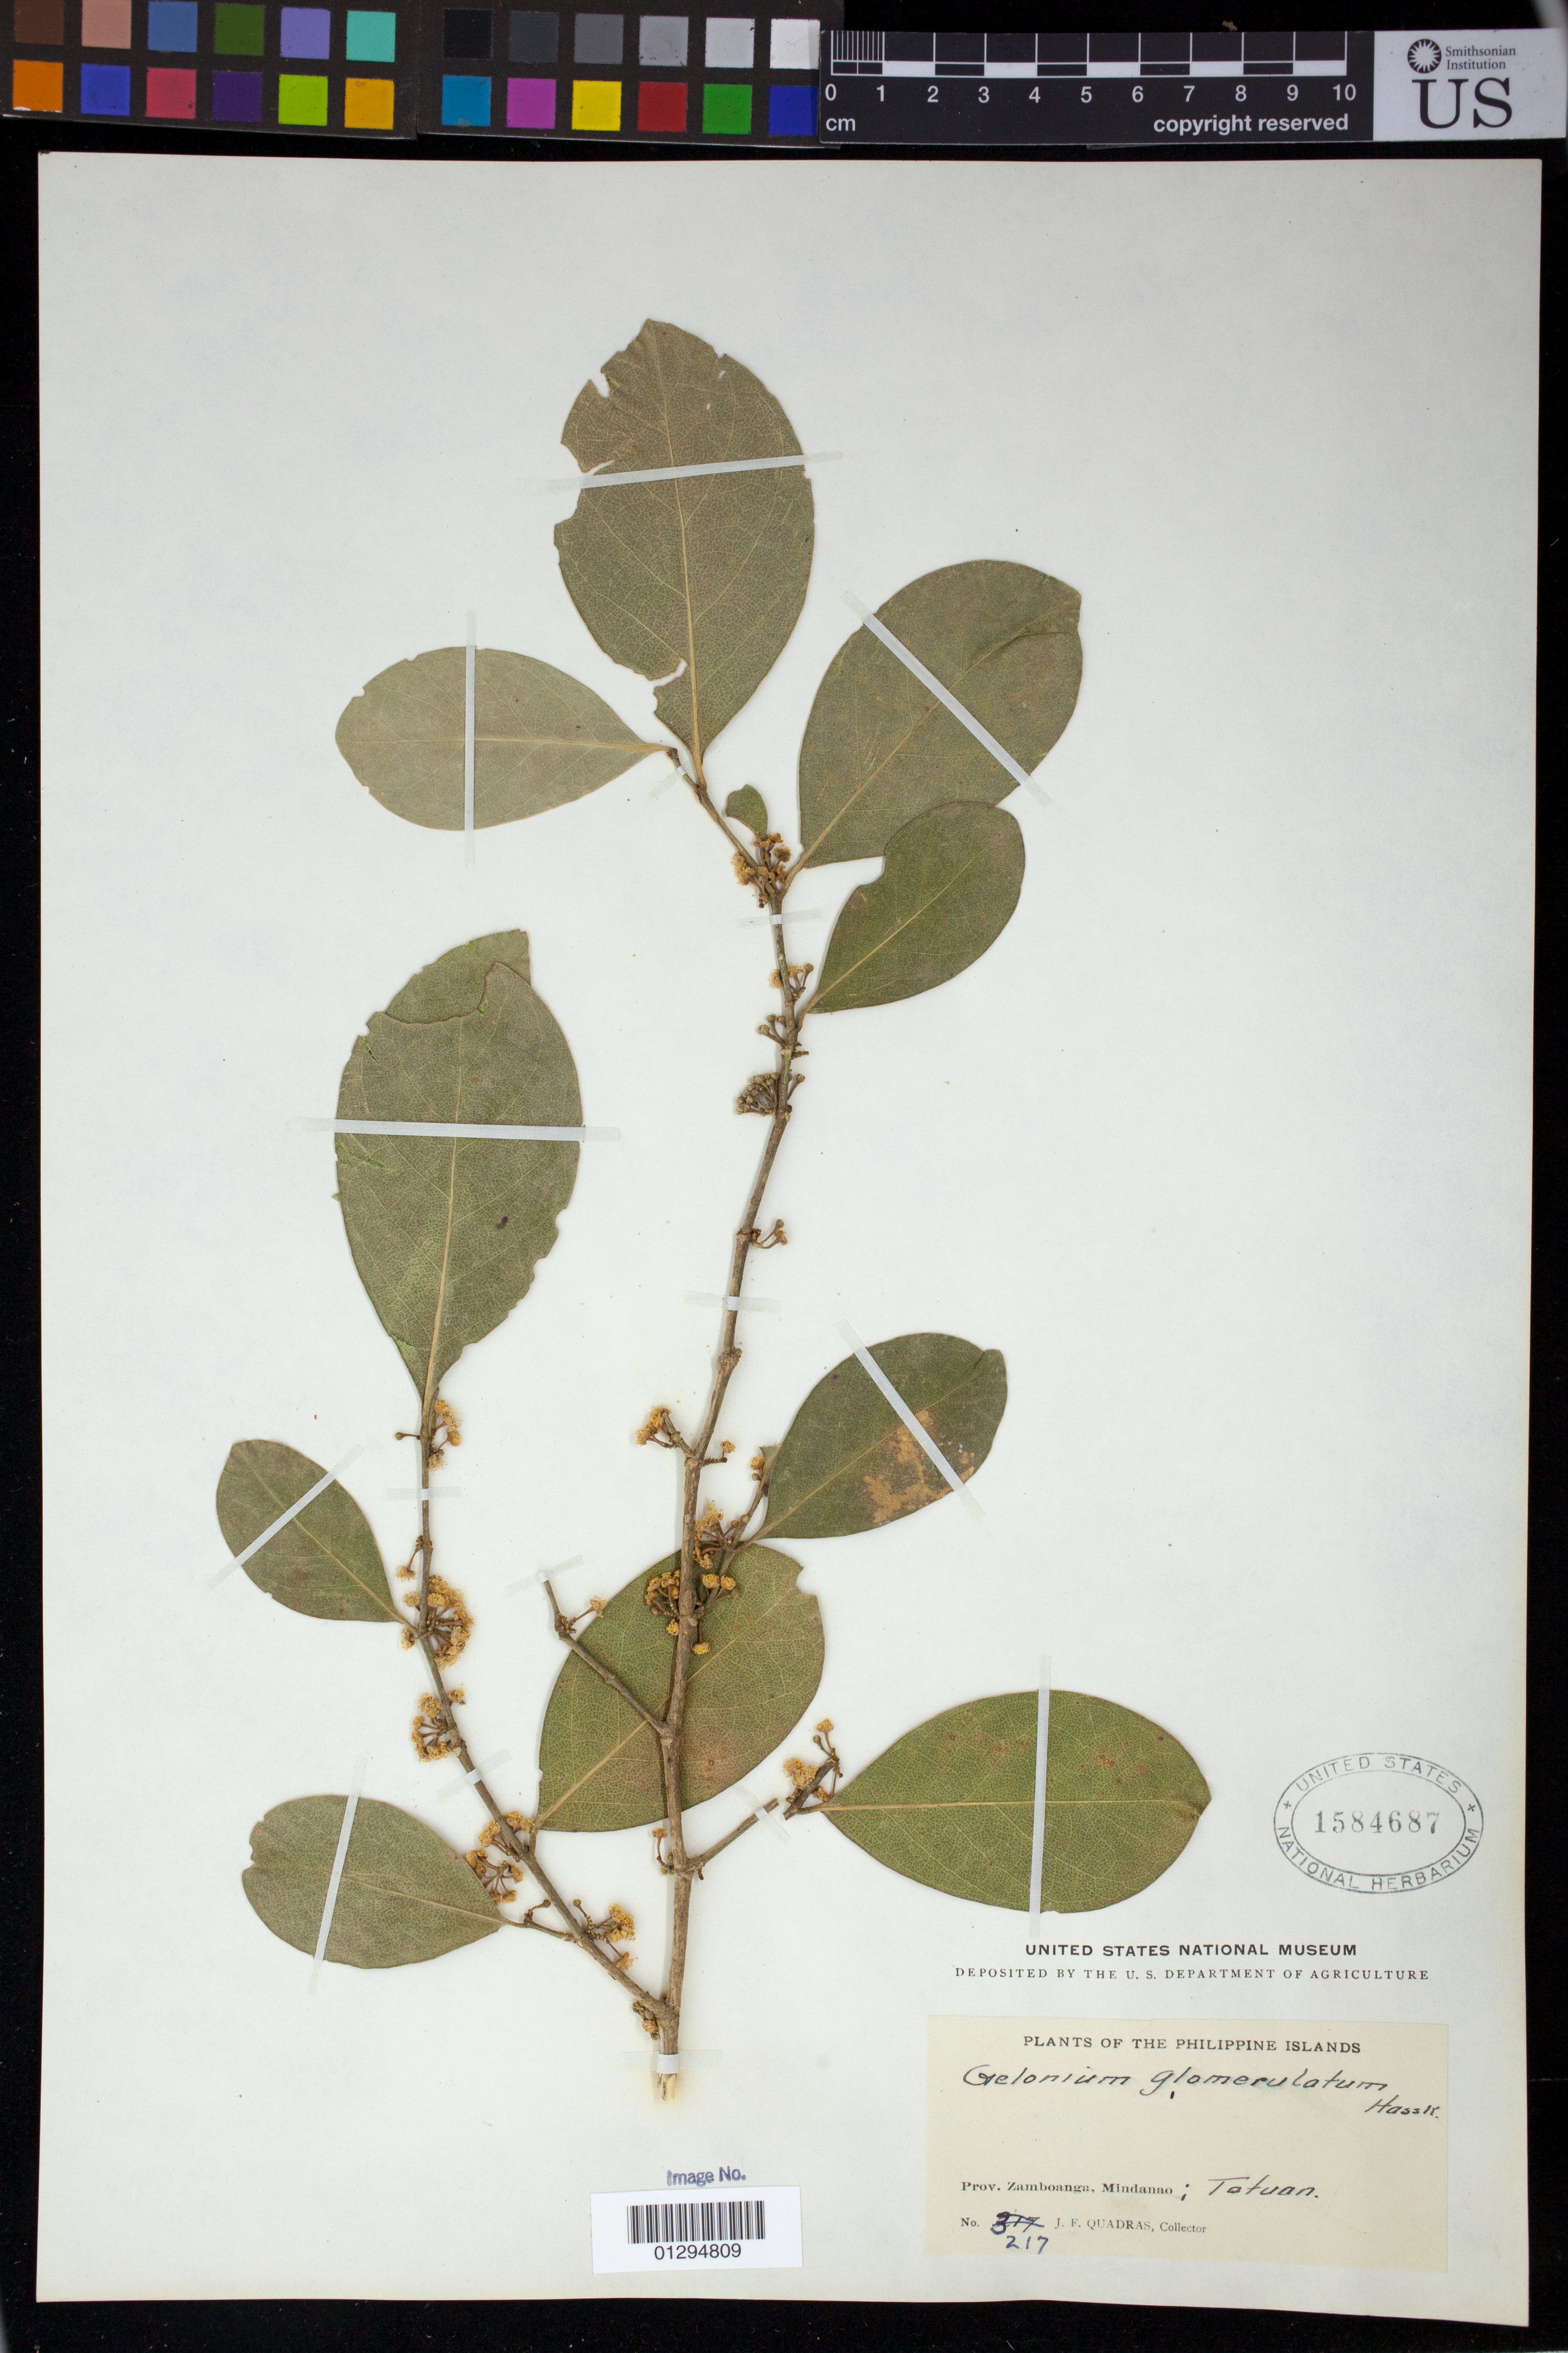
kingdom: Plantae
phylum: Tracheophyta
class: Magnoliopsida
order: Malpighiales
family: Euphorbiaceae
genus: Suregada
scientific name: Suregada glomerulata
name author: (Blume) Baill.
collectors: J. Quadras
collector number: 217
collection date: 1890/1901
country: Philippines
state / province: Zamboanga Peninsula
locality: Prov. Zamboanga, Mindanao; Tetuan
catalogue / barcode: US 1584687